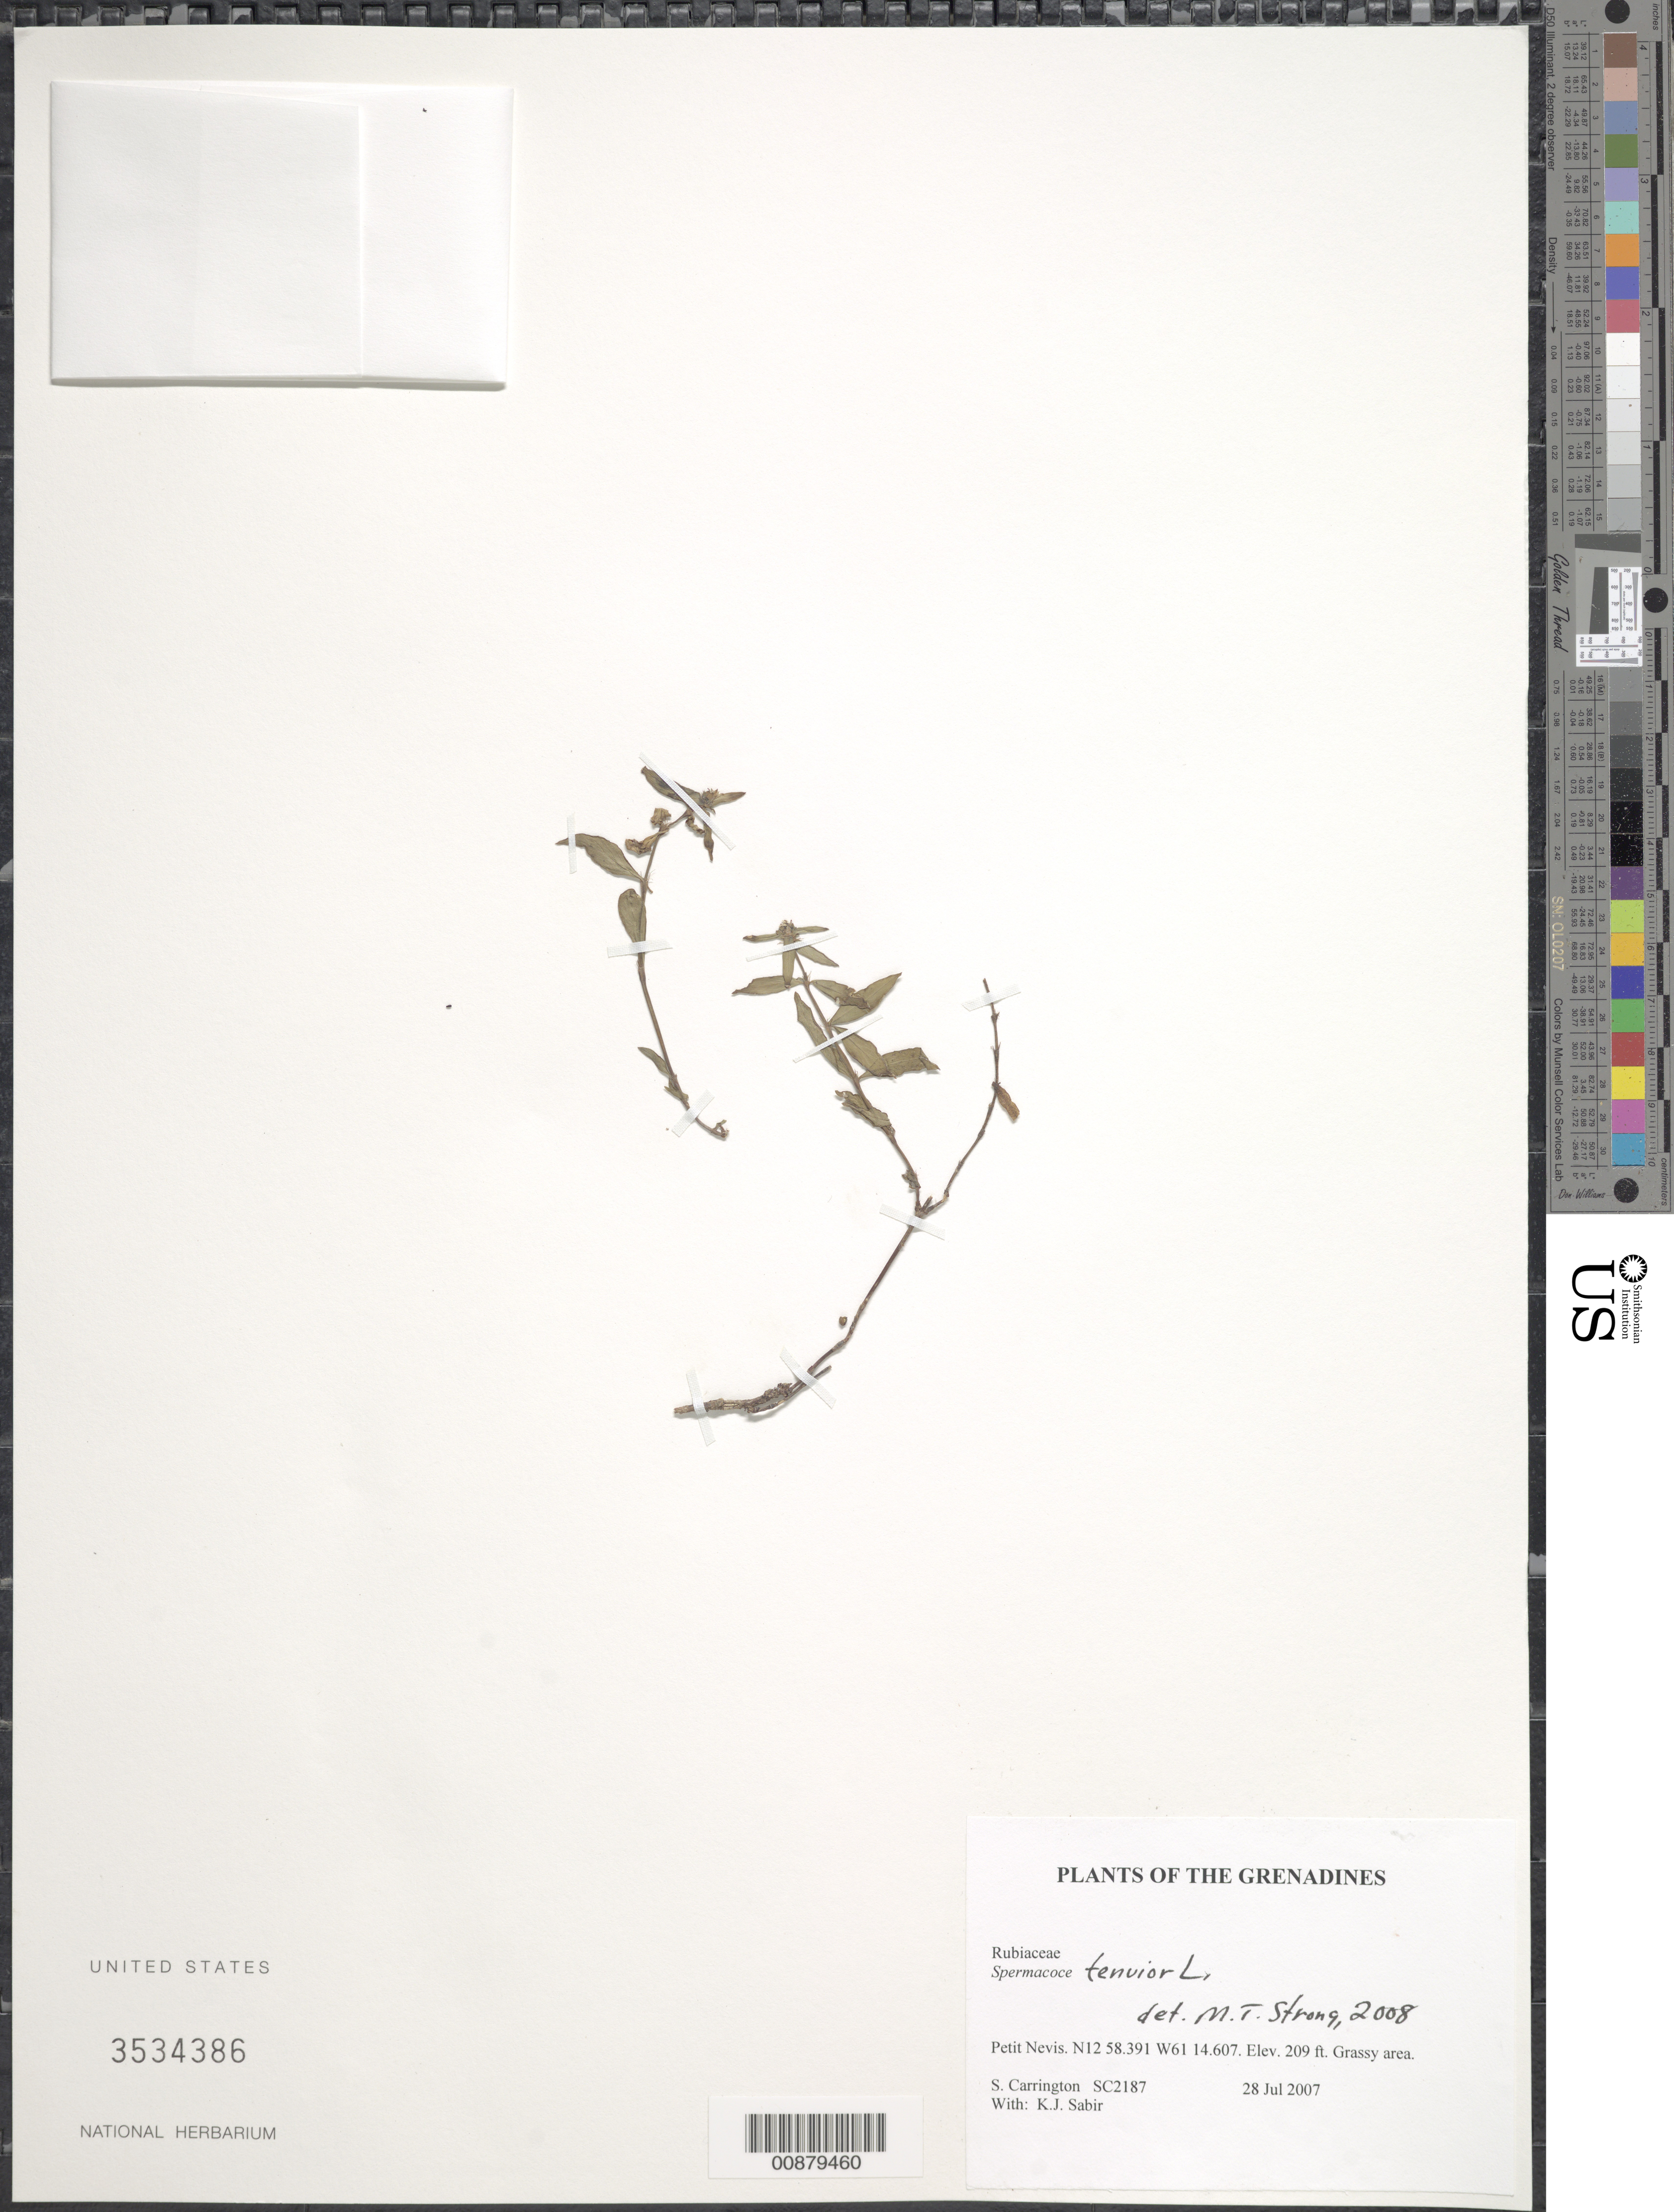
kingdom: Plantae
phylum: Tracheophyta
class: Magnoliopsida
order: Gentianales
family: Rubiaceae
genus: Spermacoce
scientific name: Spermacoce tenuior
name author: L.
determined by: Strong, M. T., (US), Smithsonian Institution - National Museum of Natural History (UNITED STATES)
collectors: C. M. S. Carrington & K. Sabir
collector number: SC 2187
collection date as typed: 28 Jul 2007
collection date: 2007-07-28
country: St. Vincent - Grenadines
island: Petit Nevis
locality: Petit Nevis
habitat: grassy area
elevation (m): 64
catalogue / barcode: US 3534386